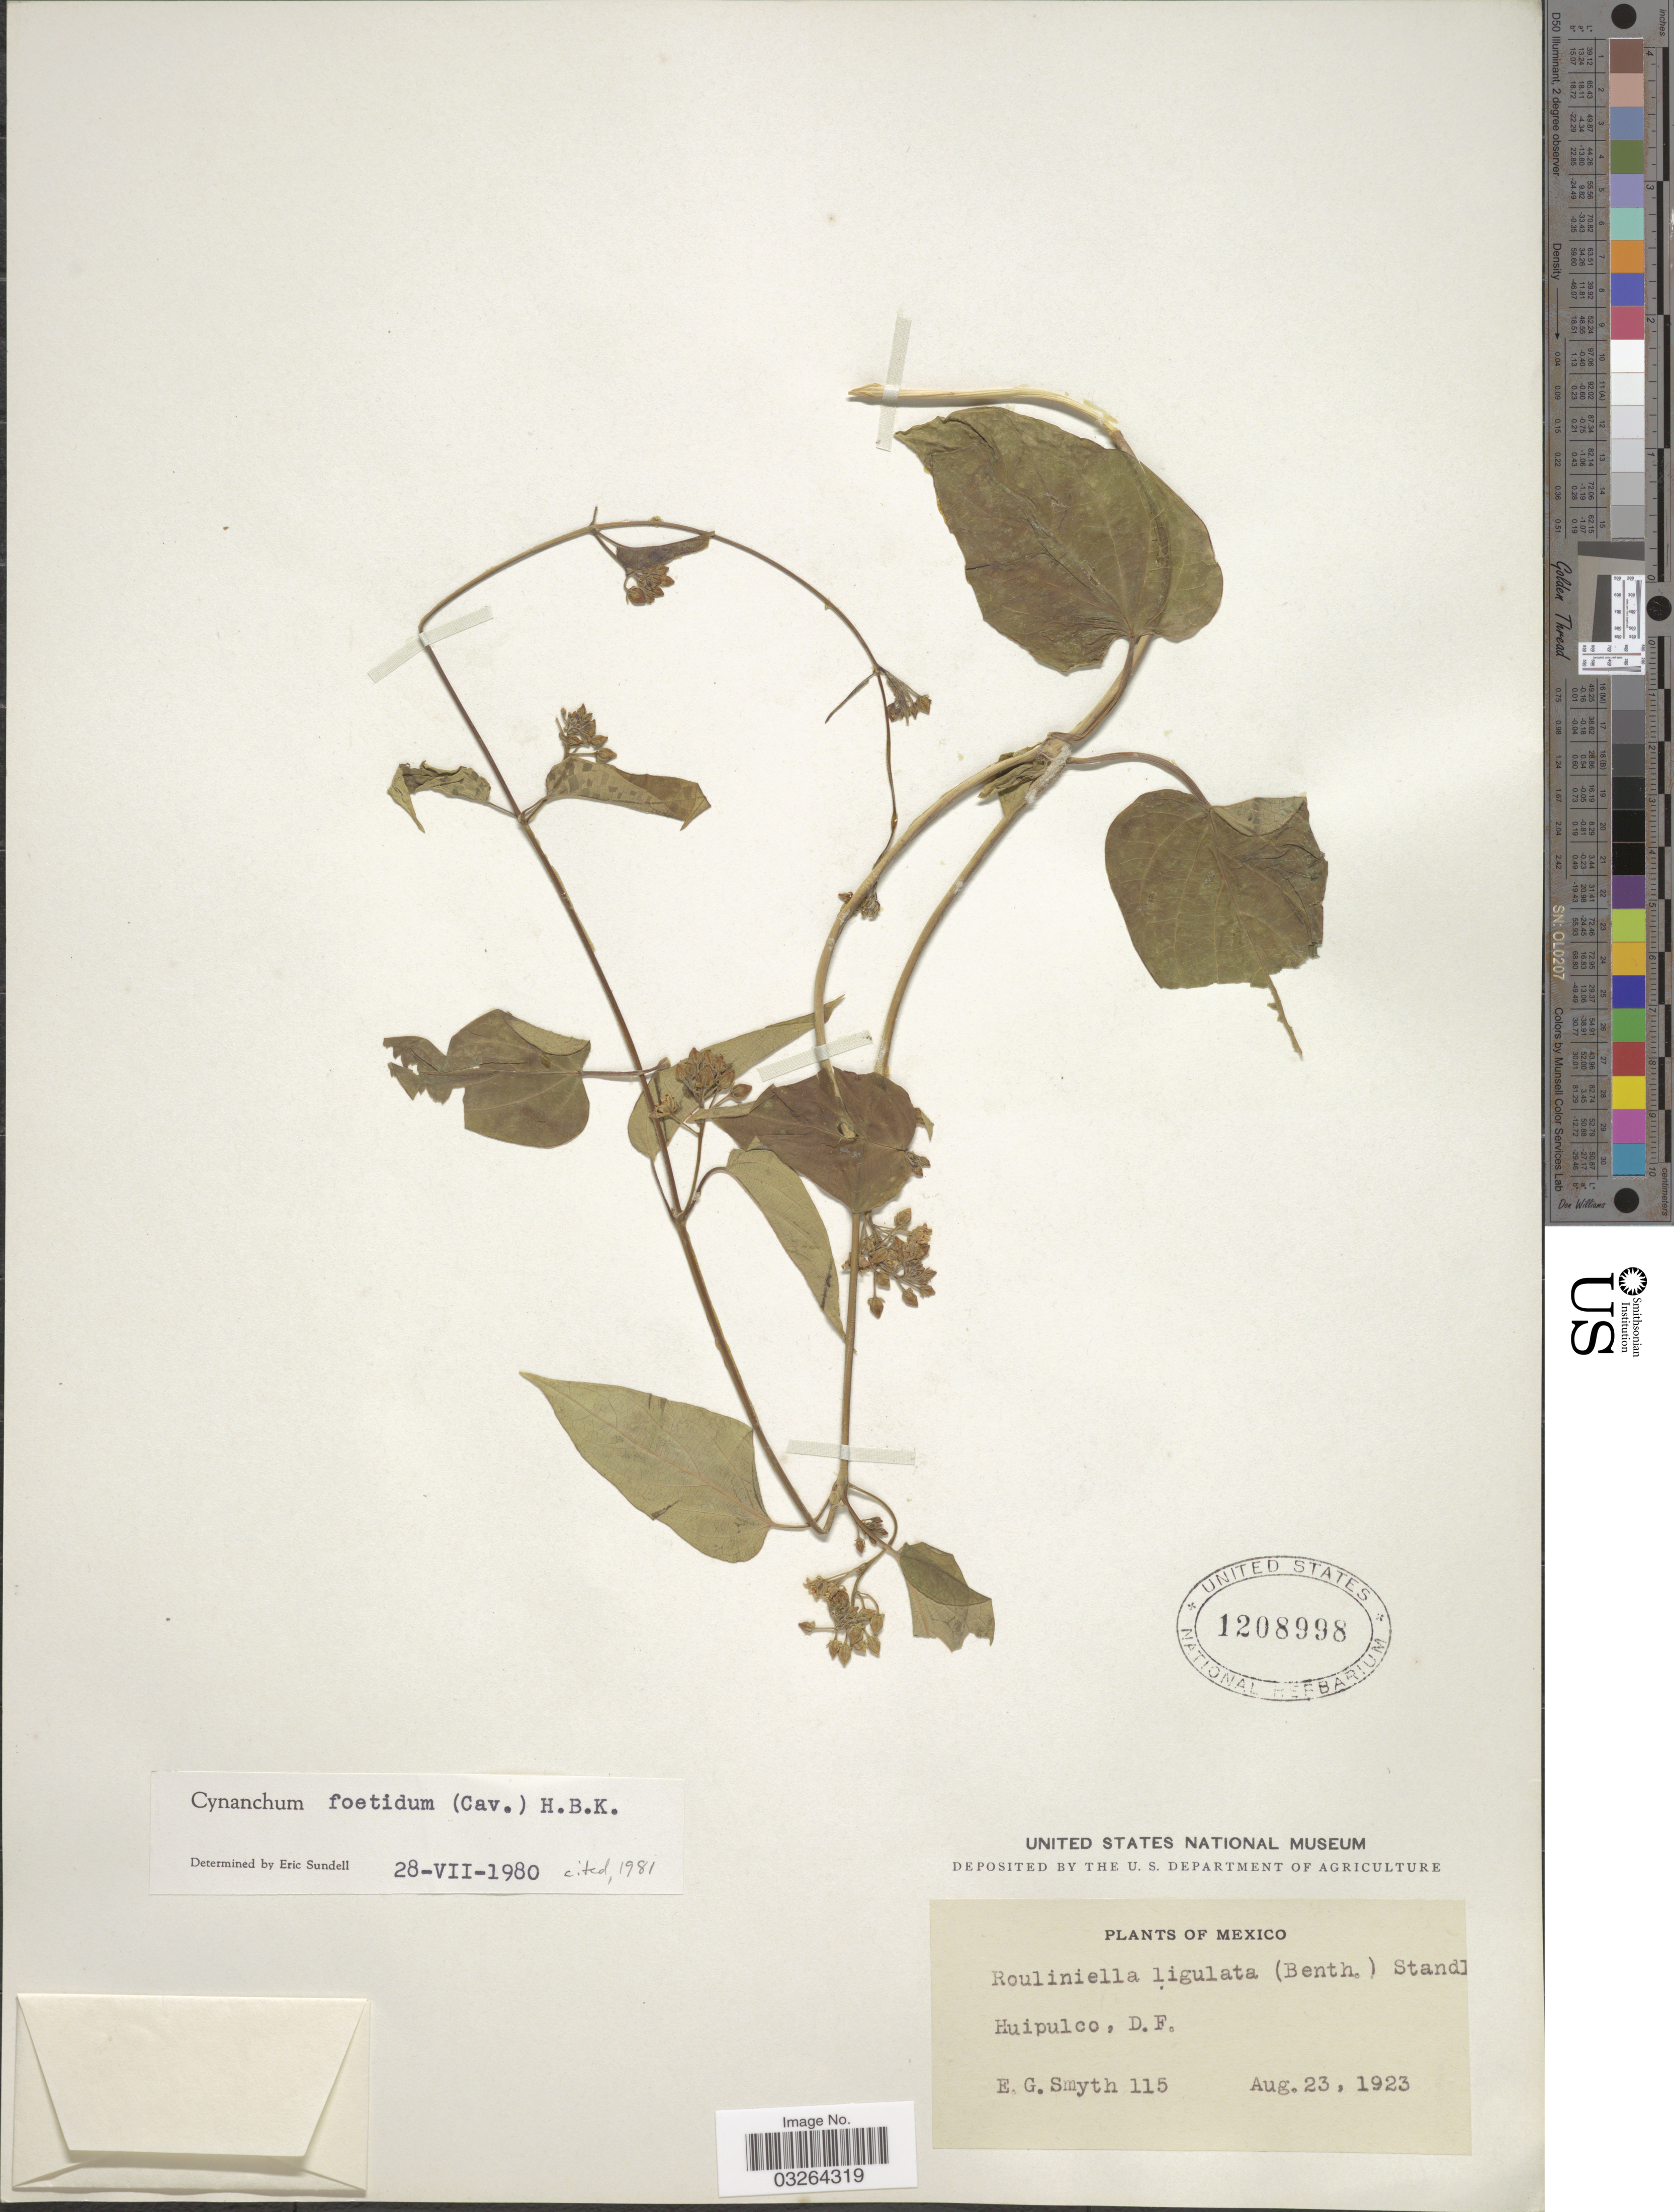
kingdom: Plantae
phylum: Tracheophyta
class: Magnoliopsida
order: Gentianales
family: Apocynaceae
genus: Cynanchum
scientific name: Cynanchum foetidum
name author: (Cav.) Kunth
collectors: E. Smyth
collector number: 115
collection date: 1923-08-23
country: Mexico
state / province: Distrito Federal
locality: Huipulco, D.F.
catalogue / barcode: US 1208998